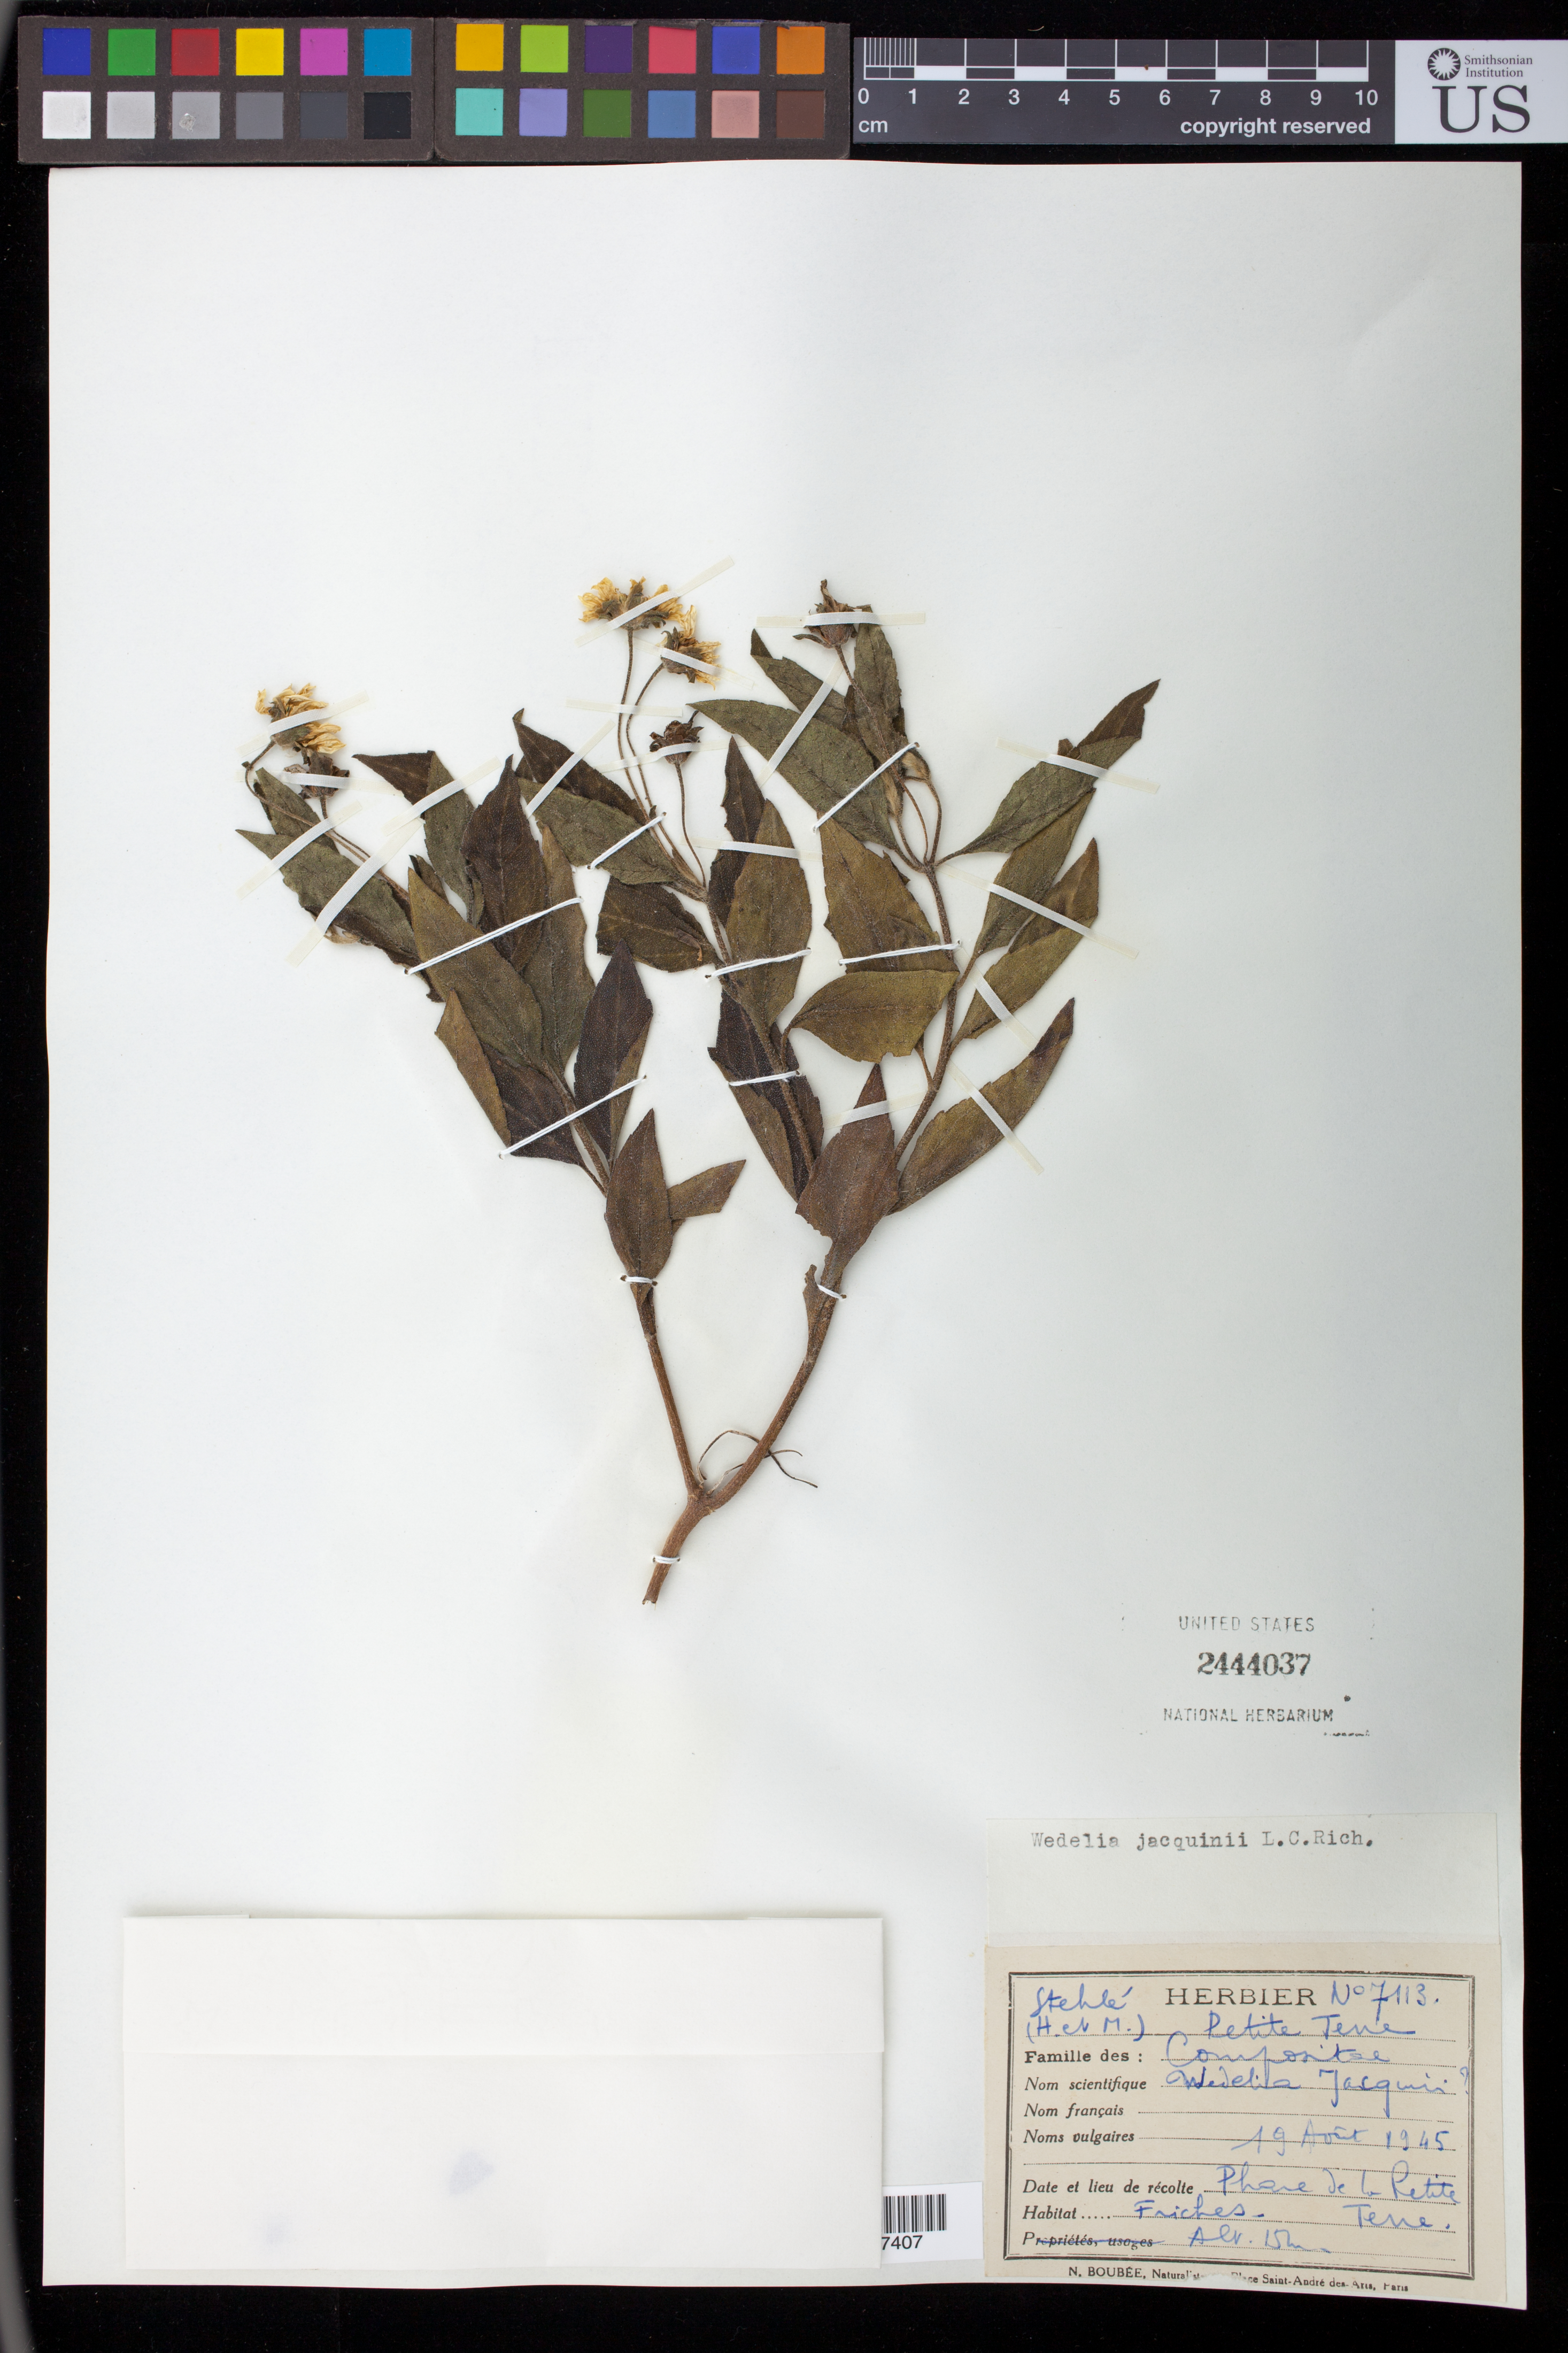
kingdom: Plantae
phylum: Tracheophyta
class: Magnoliopsida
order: Asterales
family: Asteraceae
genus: Wedelia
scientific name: Wedelia calycina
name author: Rich.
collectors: H. Stehlé & M. Stehlé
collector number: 7113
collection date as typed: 19 Aug 1945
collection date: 1945-08-19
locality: Petite Terre, "Phare de la Petite Terre"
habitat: Friches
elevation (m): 15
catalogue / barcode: US 2444037